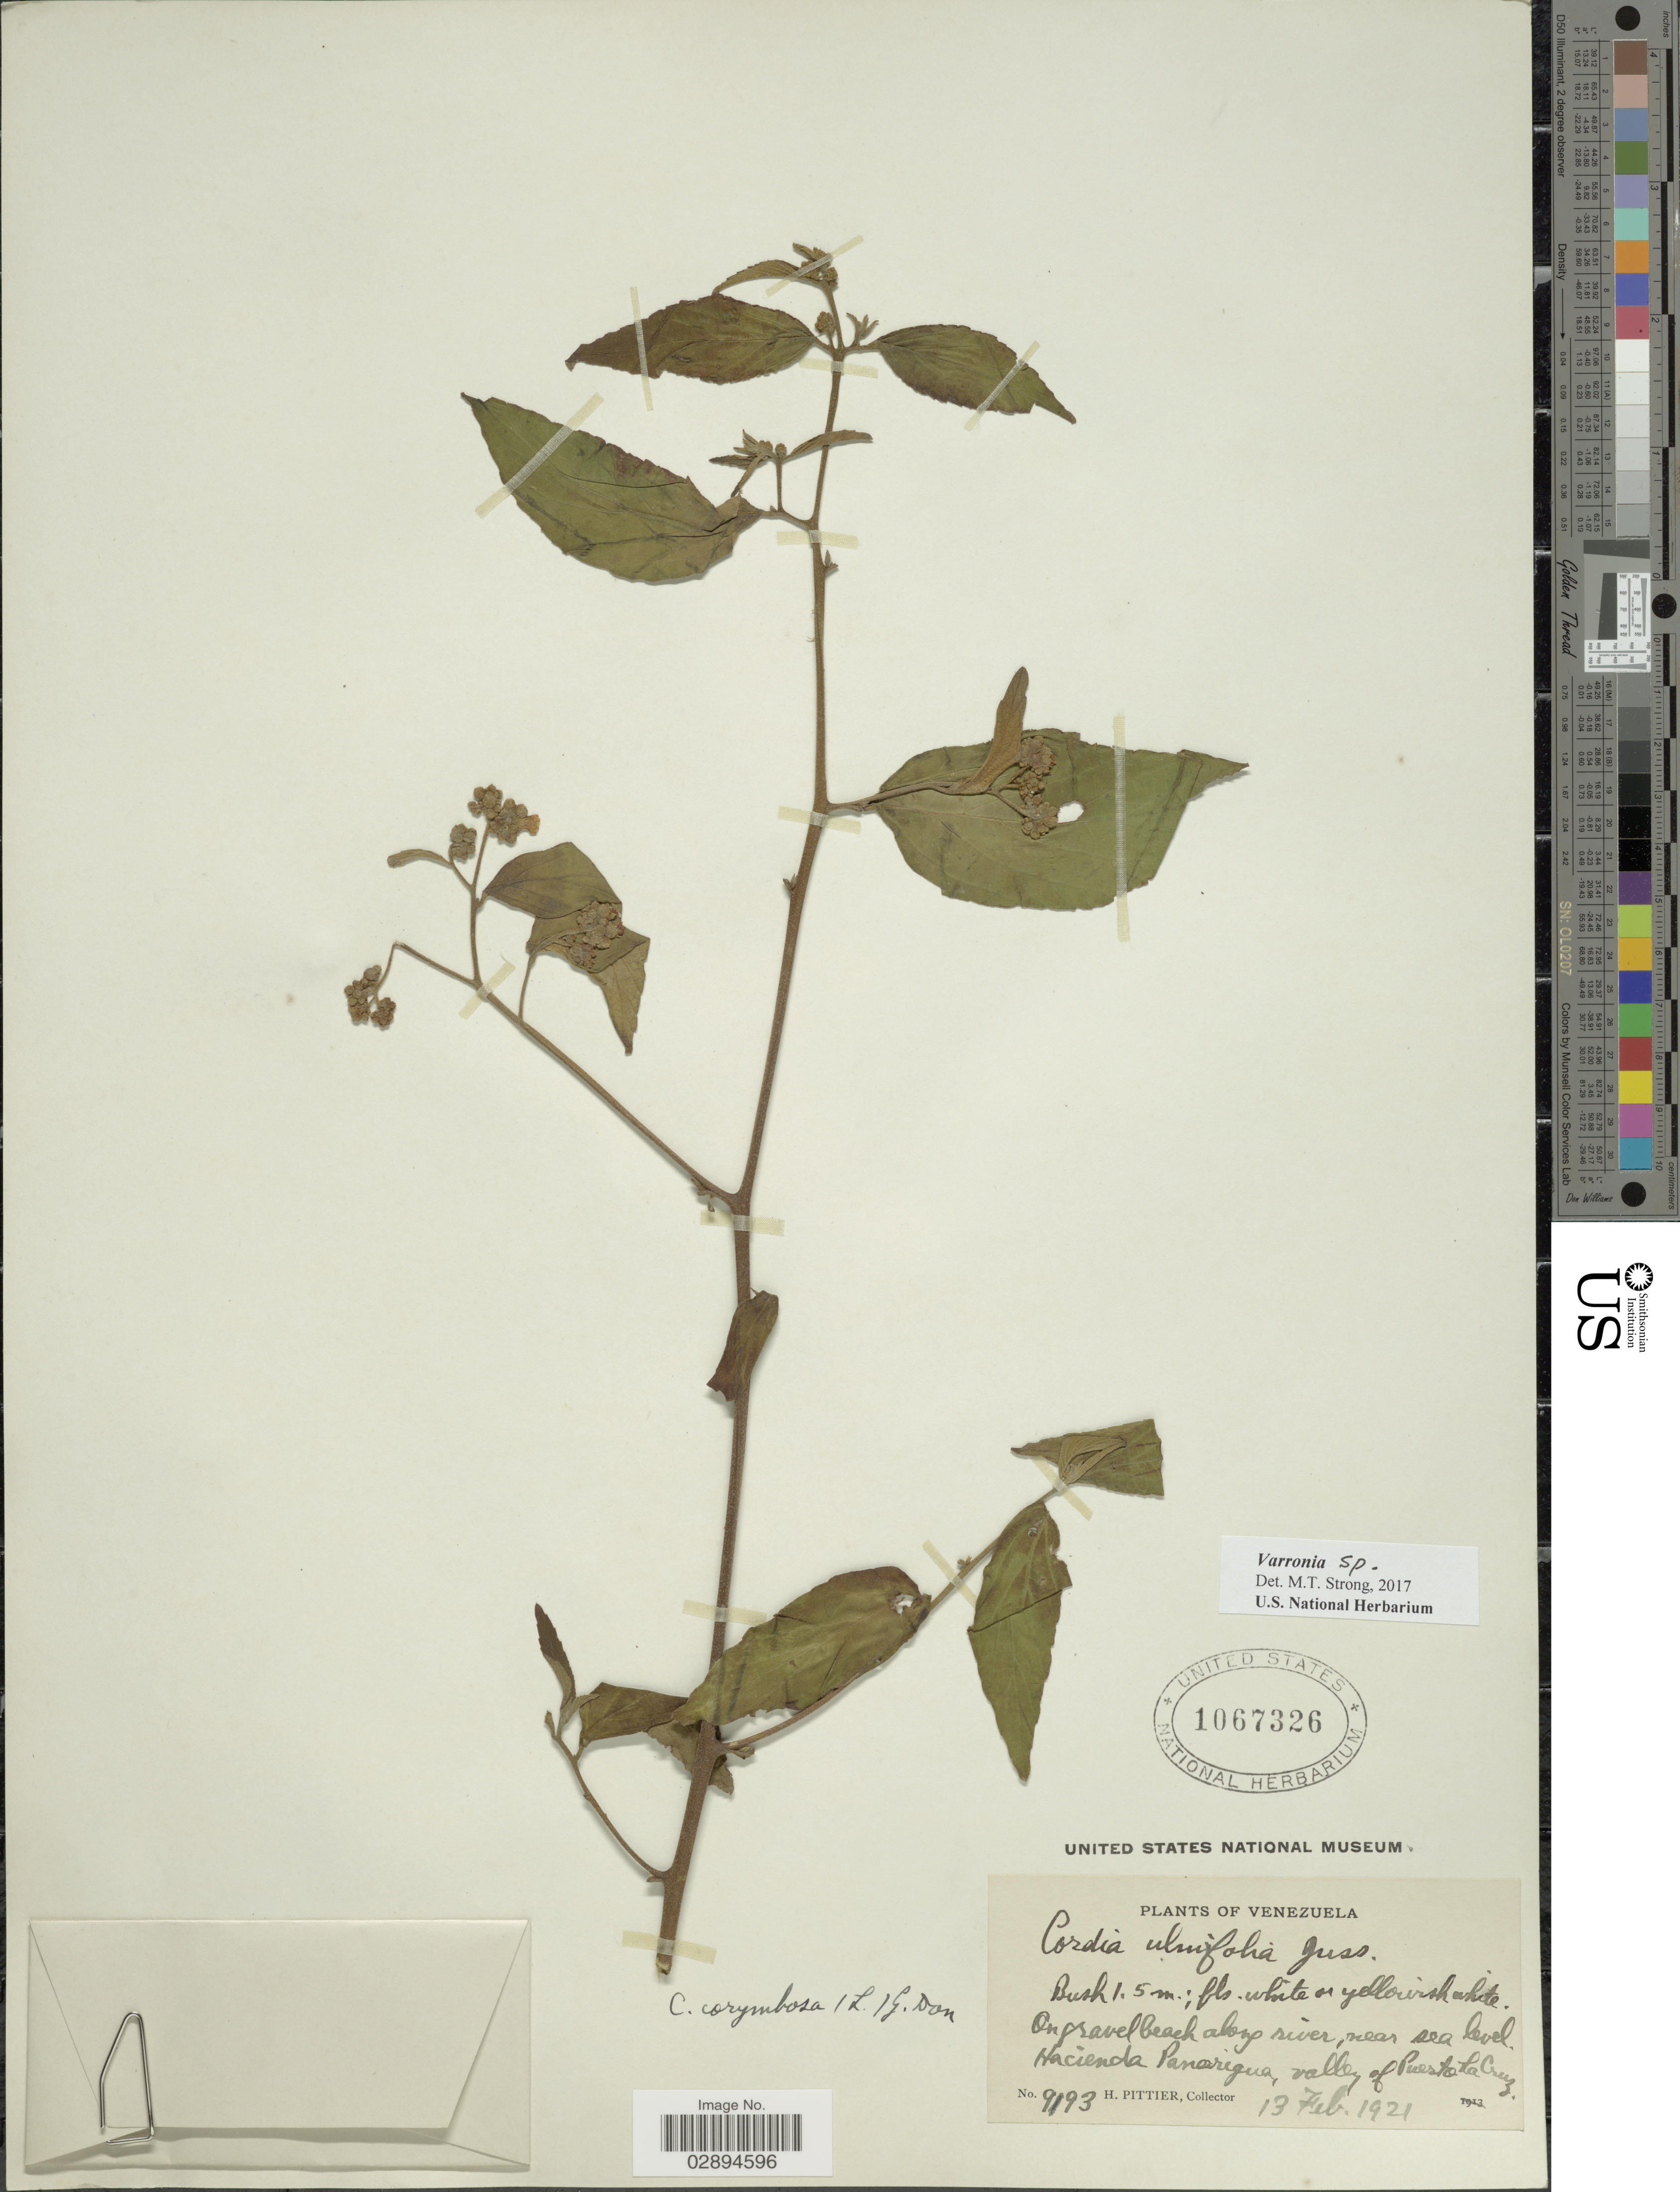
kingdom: Plantae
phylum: Tracheophyta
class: Magnoliopsida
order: Boraginales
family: Cordiaceae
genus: Varronia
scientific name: Varronia sp.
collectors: H. F. Pittier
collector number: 9193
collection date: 1921-02-13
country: Venezuela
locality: Hacienda Panarigua, valley of Puerto La Cruz.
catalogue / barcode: US 1067326